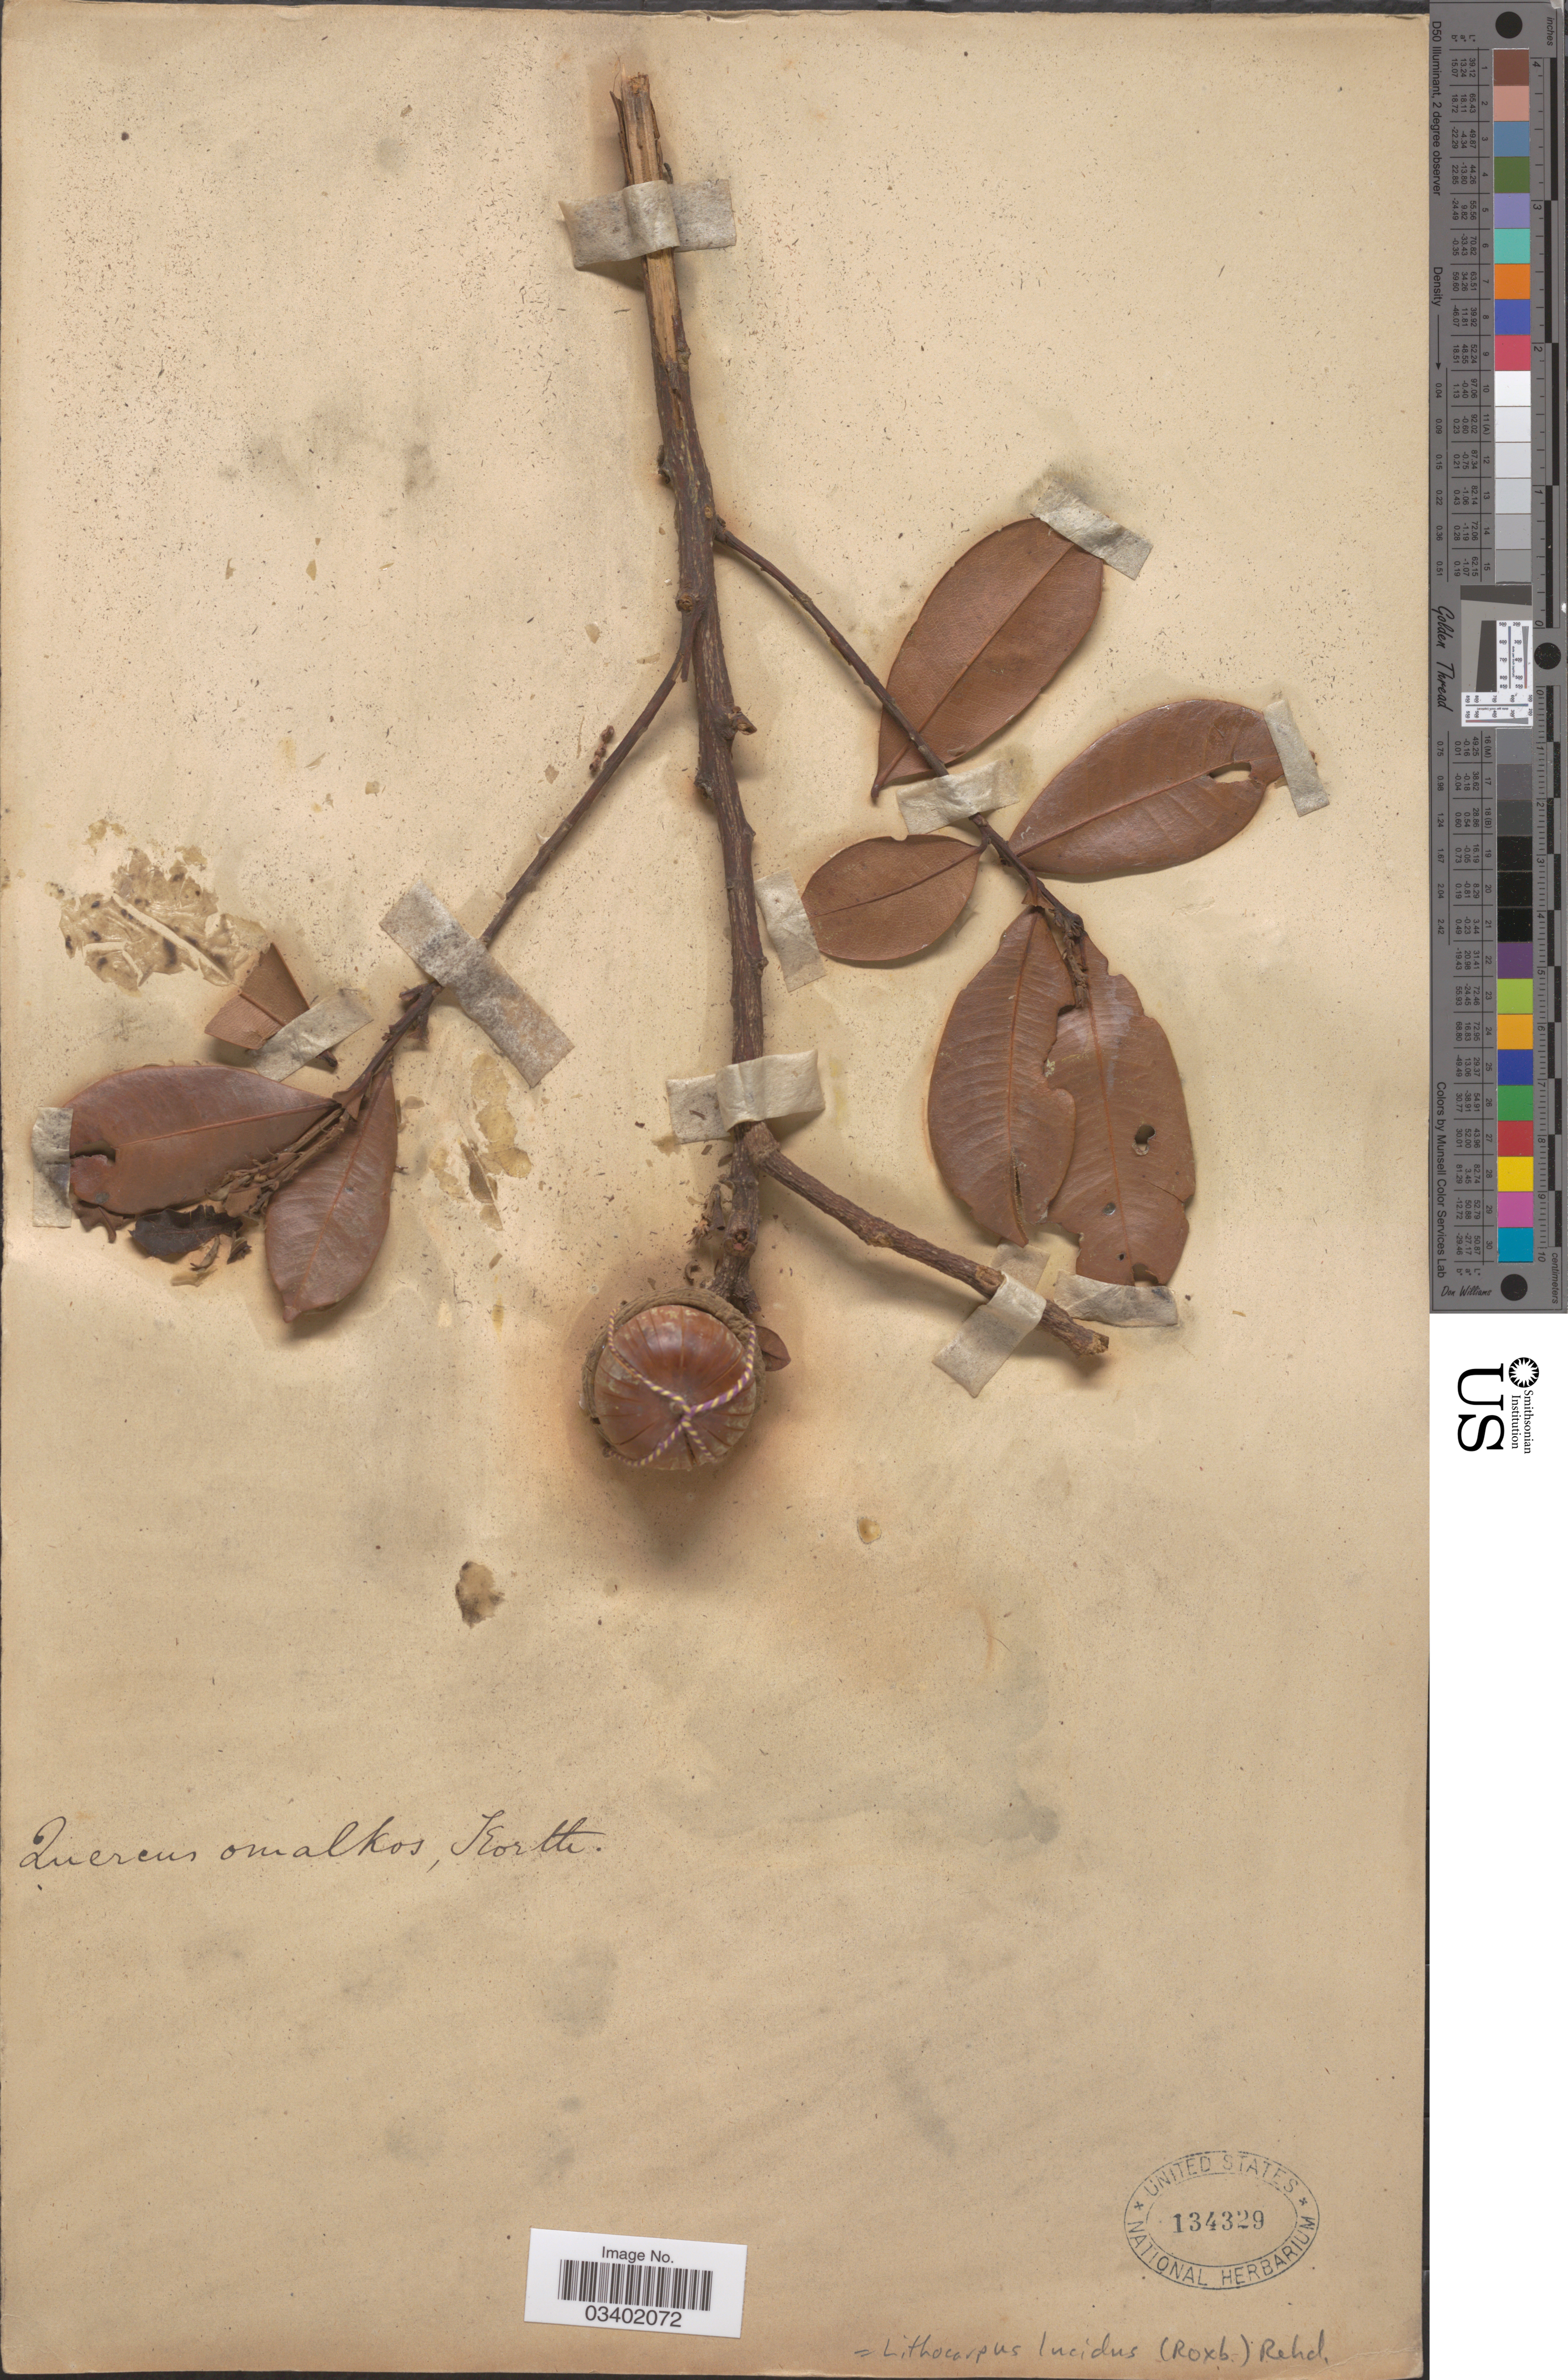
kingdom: Plantae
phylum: Tracheophyta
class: Magnoliopsida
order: Fagales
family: Fagaceae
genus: Lithocarpus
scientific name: Lithocarpus lucidus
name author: (Roxb.) Rehder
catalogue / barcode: US 134329